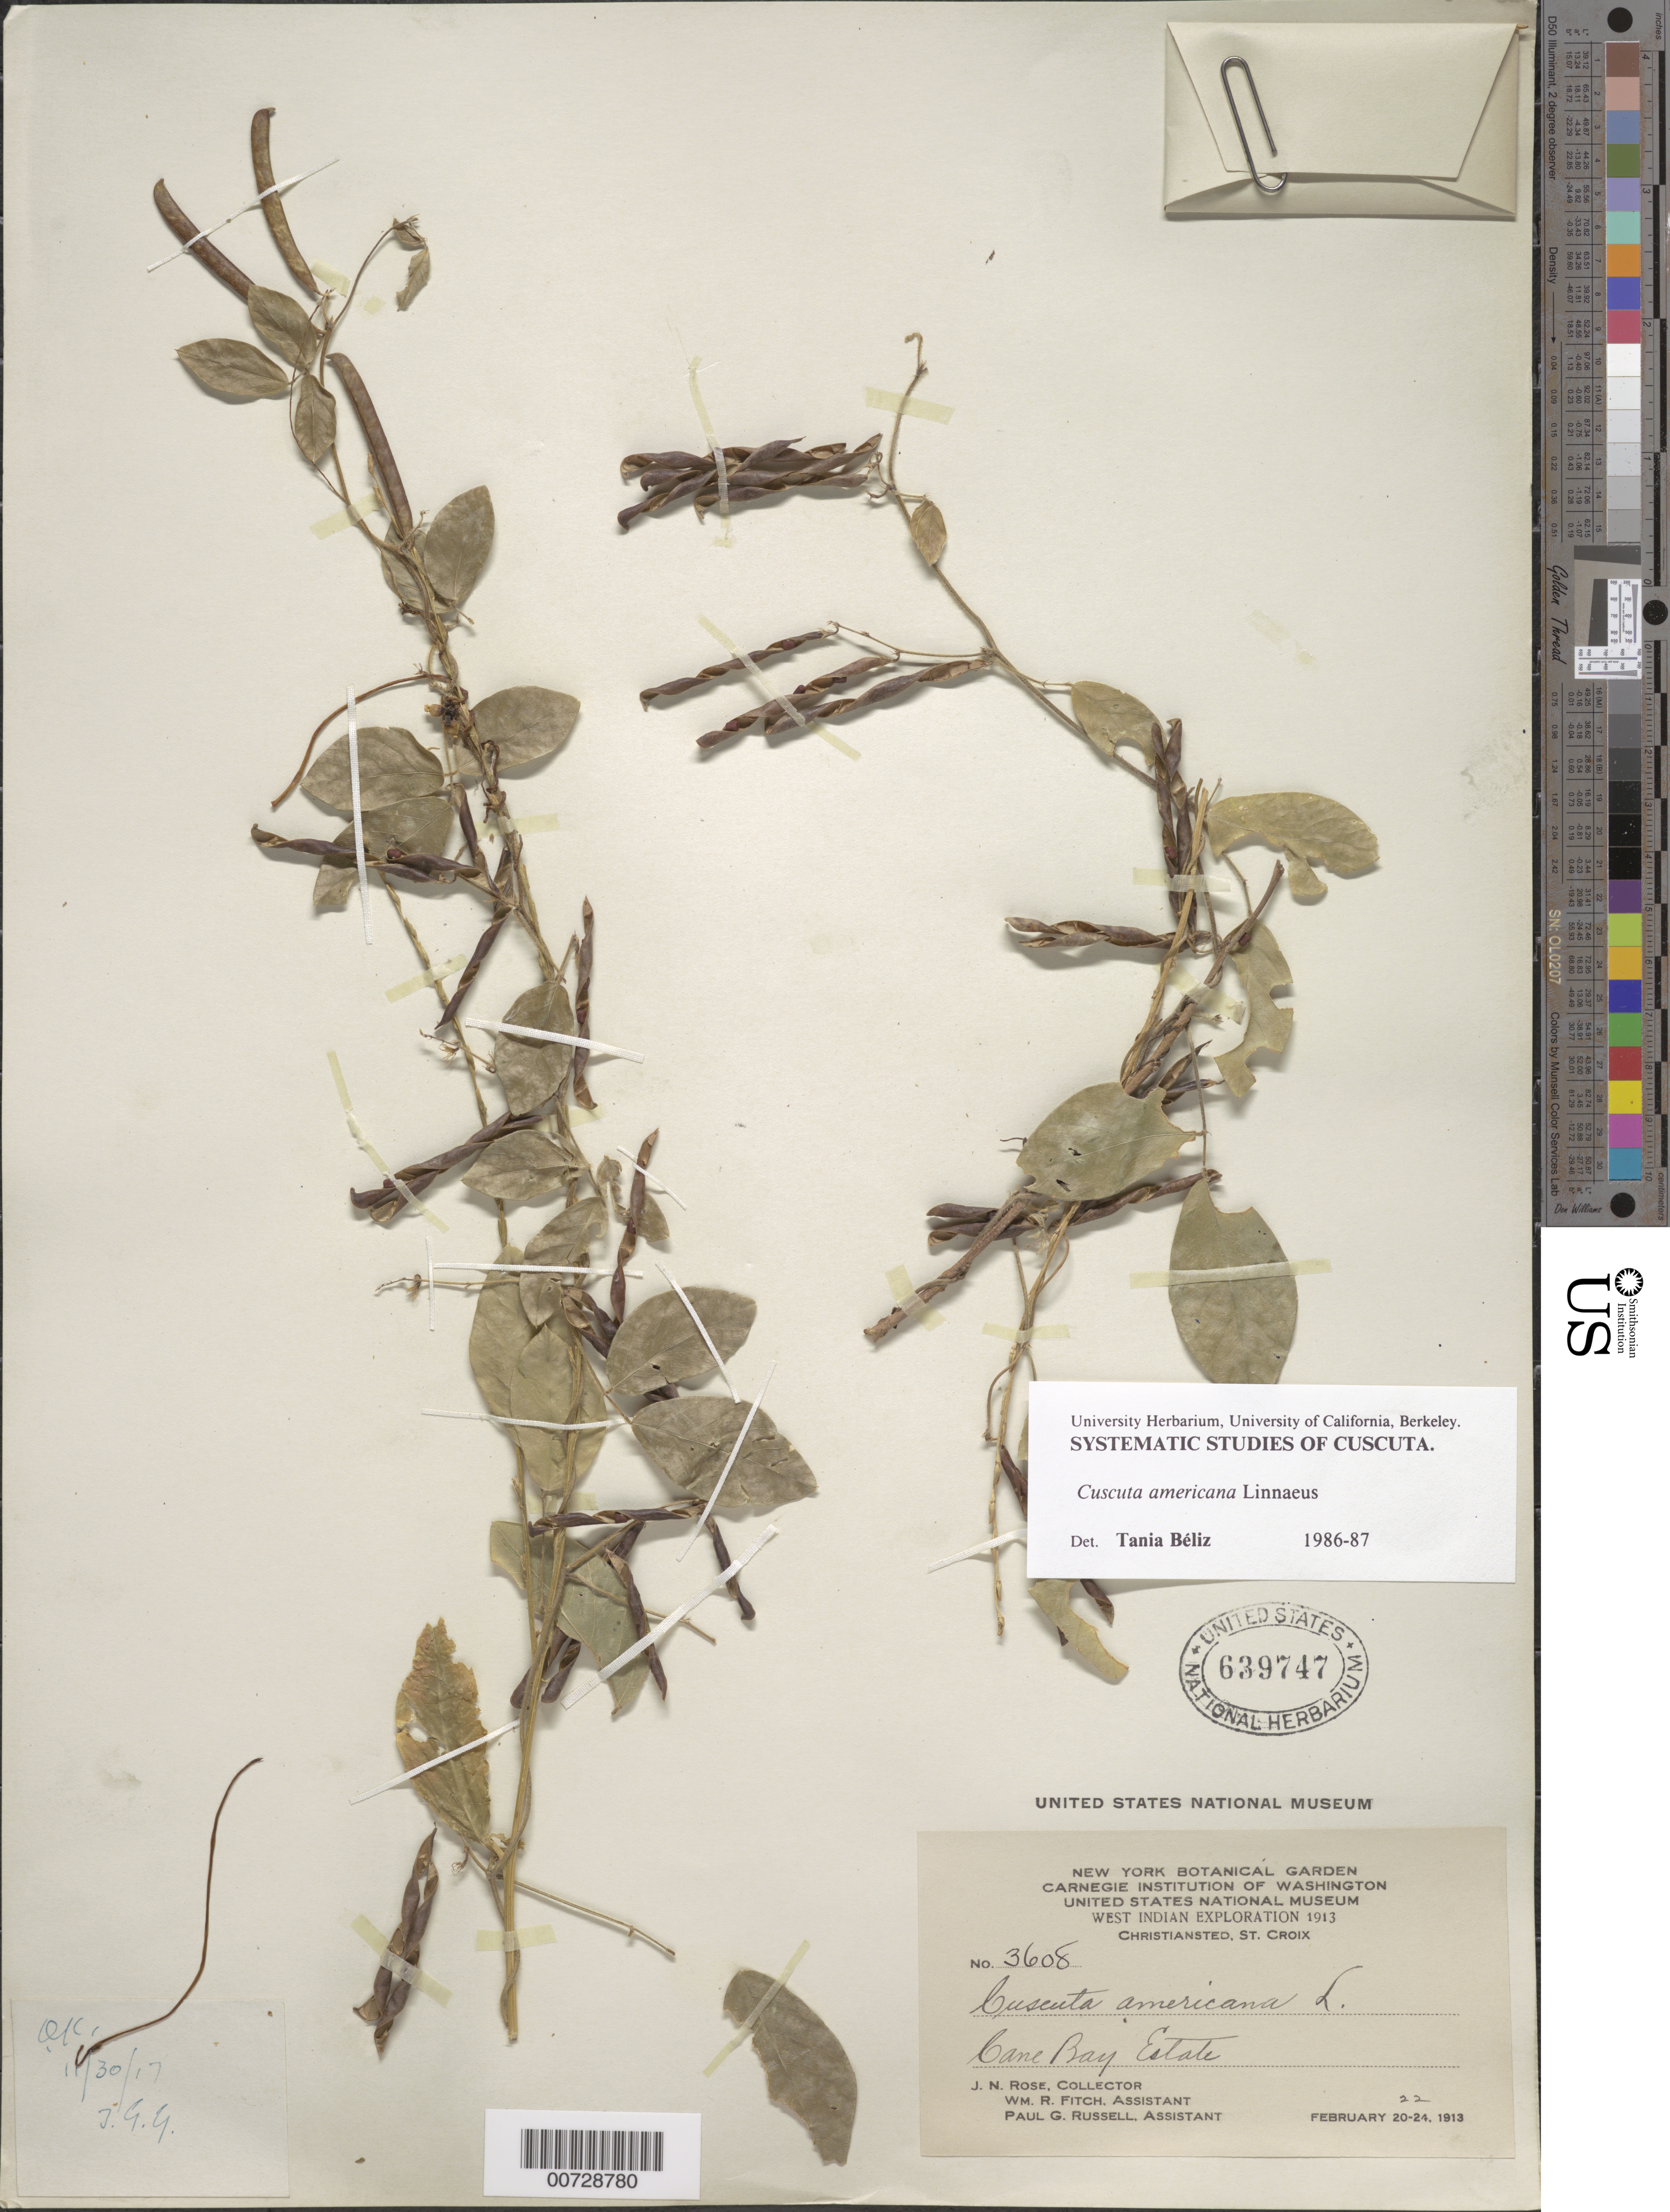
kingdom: Plantae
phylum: Tracheophyta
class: Magnoliopsida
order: Solanales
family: Convolvulaceae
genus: Cuscuta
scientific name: Cuscuta americana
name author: L.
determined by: Béliz, T.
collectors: J. N. Rose, W. R. Fitch & P. G. Russell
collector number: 3608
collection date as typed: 22 Feb 1913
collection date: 1913-02-22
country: U.S. Virgin Islands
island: St. Croix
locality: Christiansted, Cane Bay Estate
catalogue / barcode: US 639747